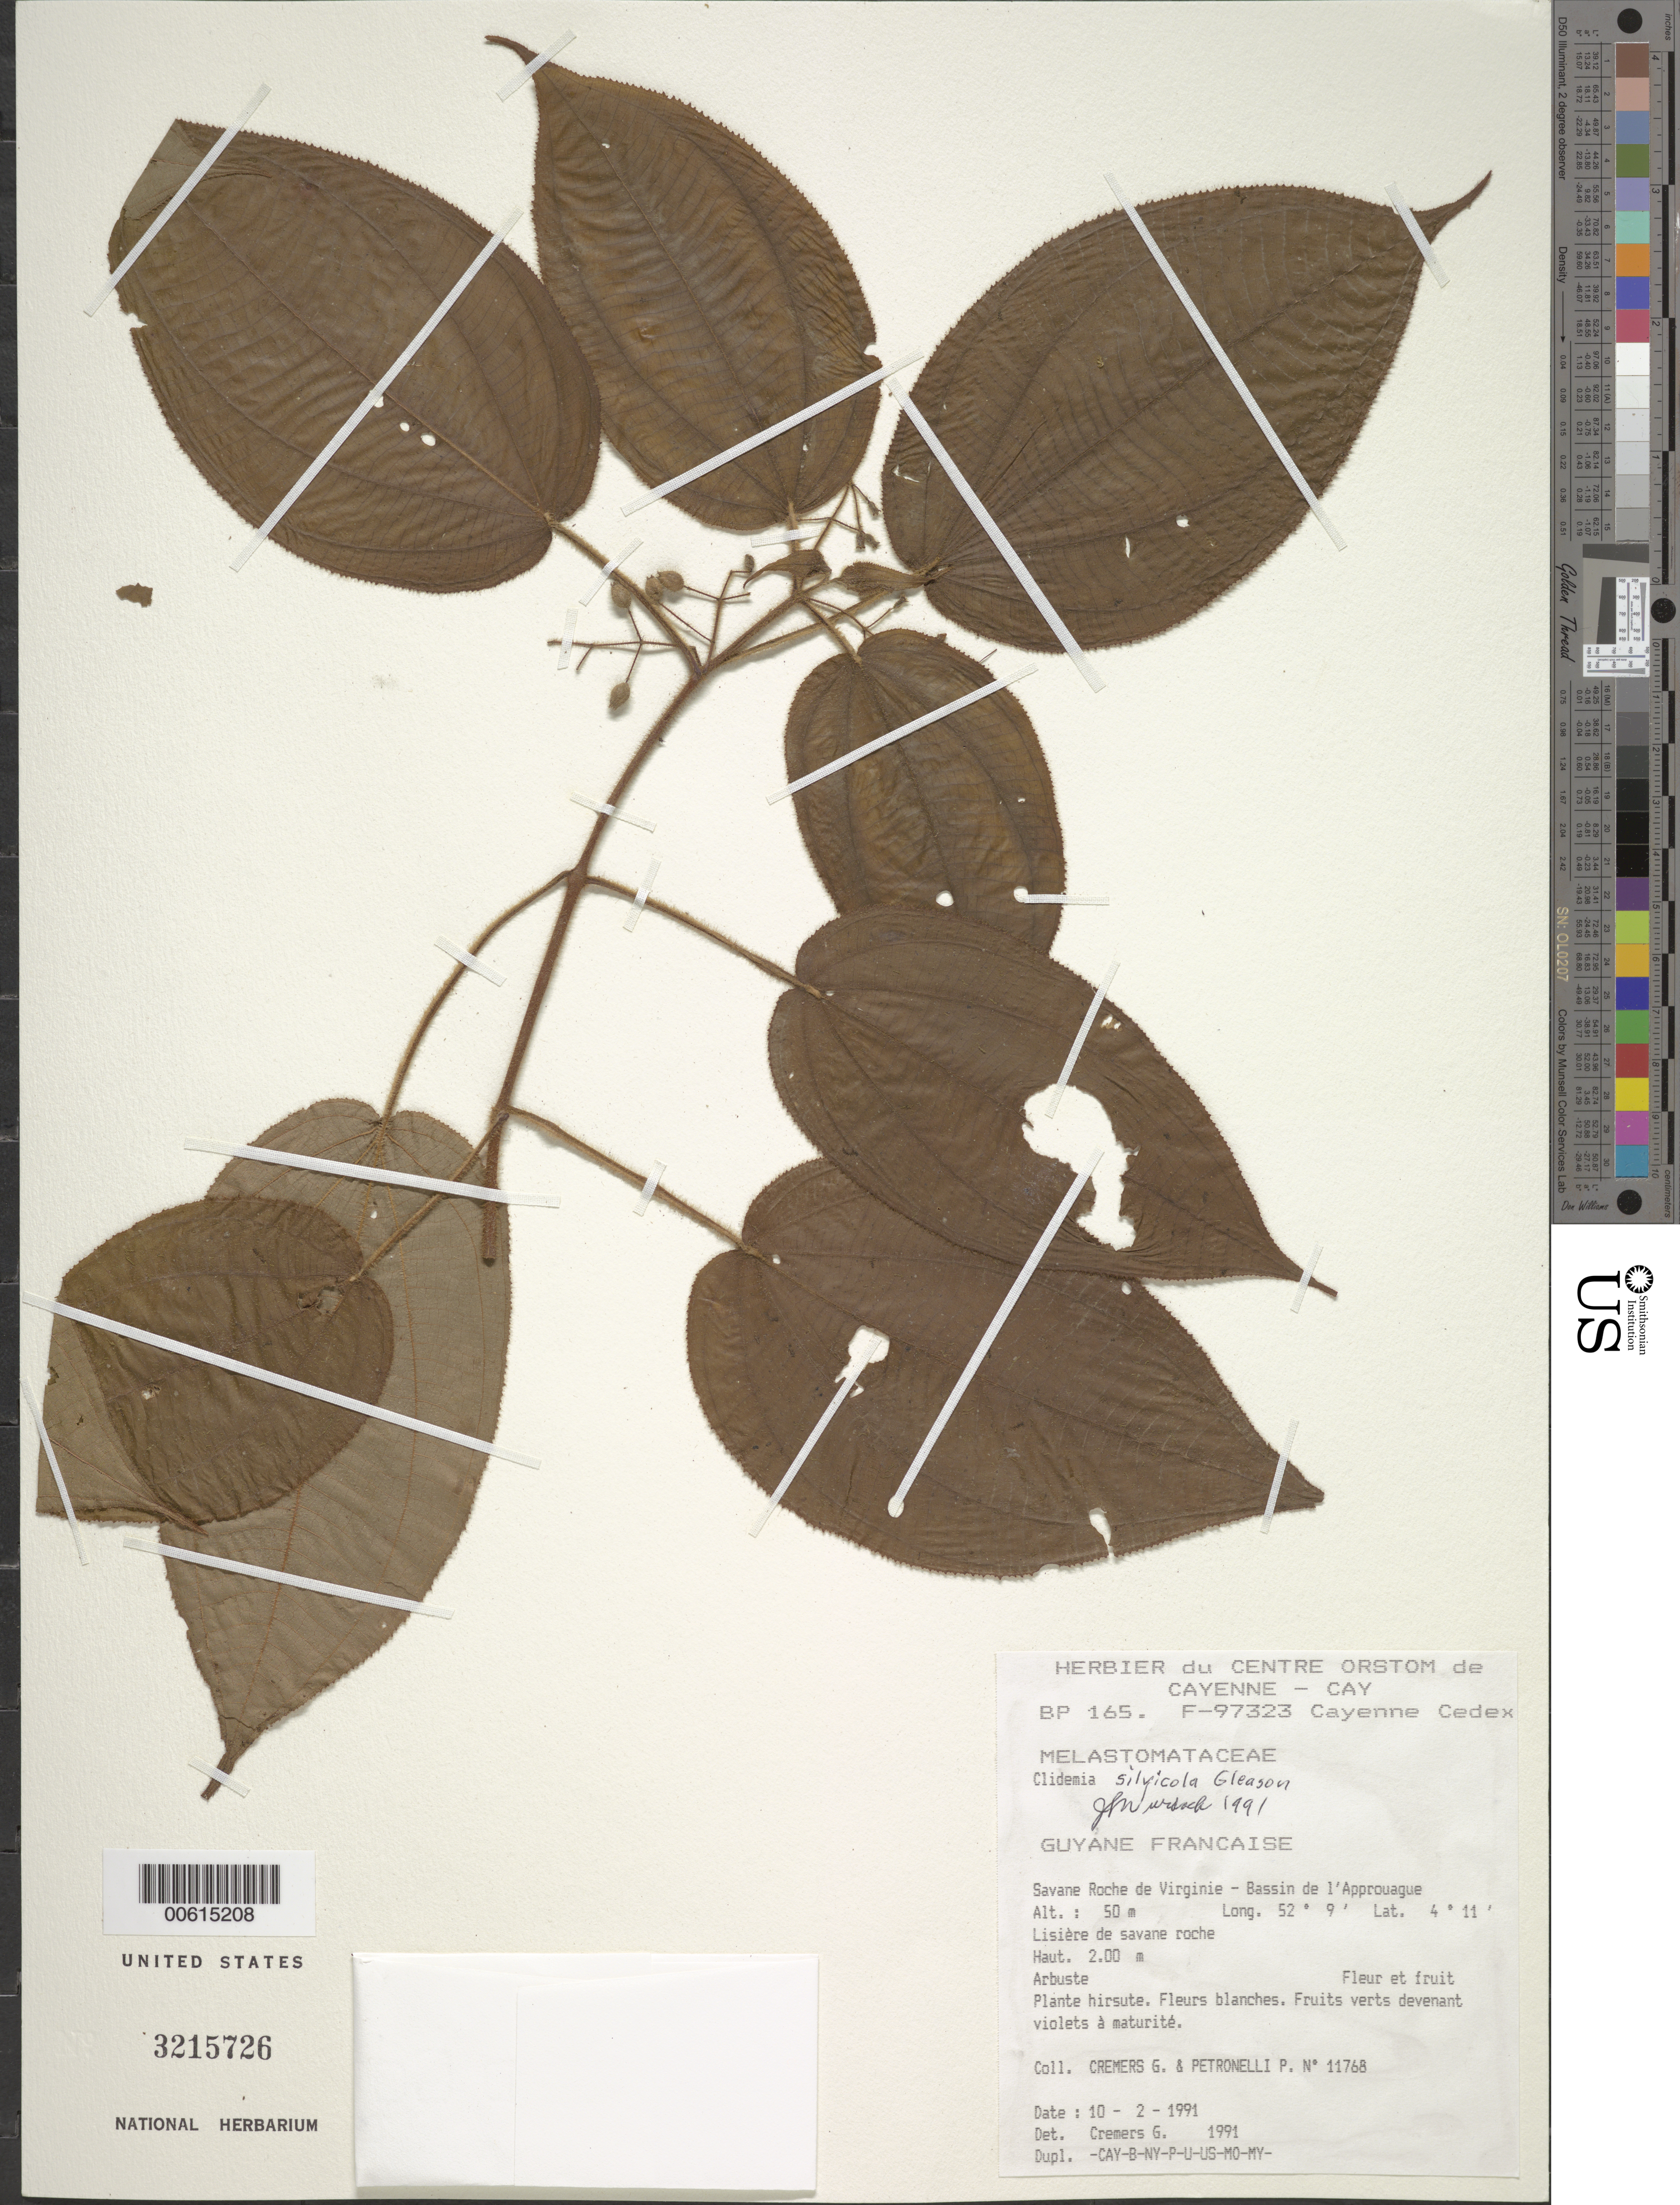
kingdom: Plantae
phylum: Tracheophyta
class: Magnoliopsida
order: Myrtales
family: Melastomataceae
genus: Clidemia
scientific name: Clidemia silvicola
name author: Gleason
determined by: Wurdack, John J., (US), US (UNITED STATES)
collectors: G. Cremers & P. Petronelli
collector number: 11768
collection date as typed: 10-Feb-91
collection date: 1991-02-10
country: French Guiana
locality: Savane Roche de Virginie, Bassin de l'Approuague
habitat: Lisiere de savane roche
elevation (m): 50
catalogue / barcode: US 3215726